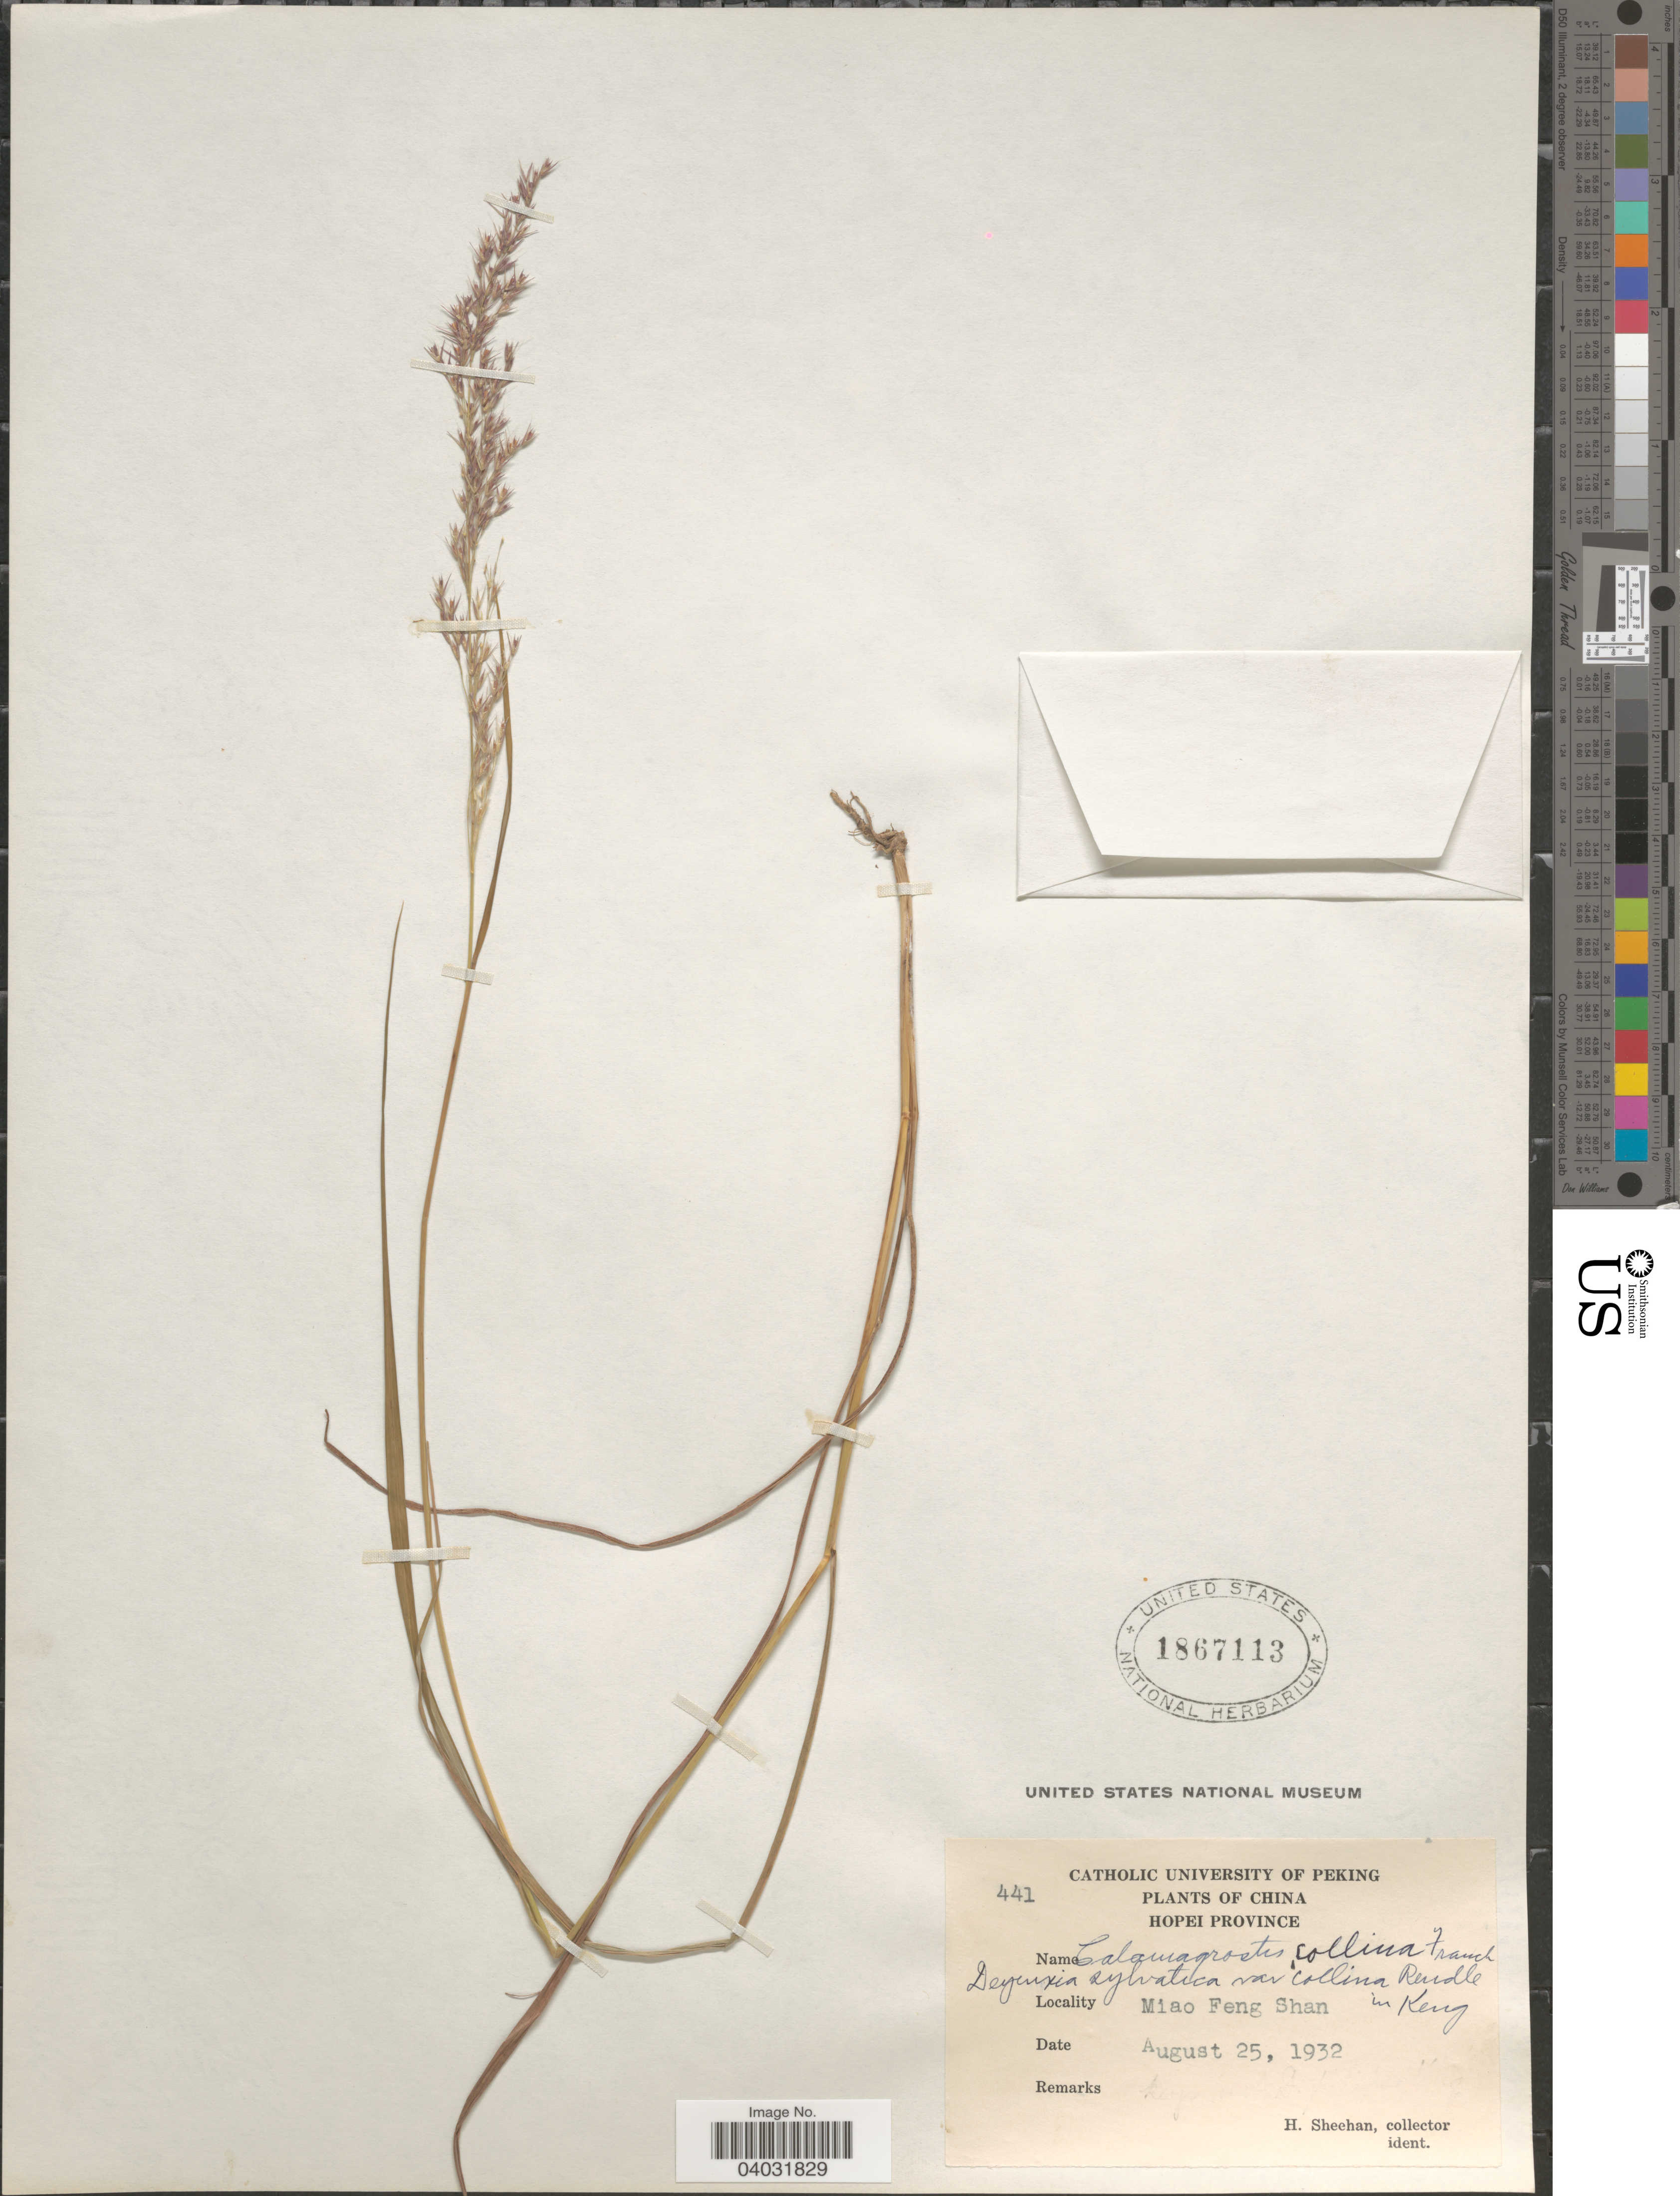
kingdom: Plantae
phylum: Tracheophyta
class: Liliopsida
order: Poales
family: Poaceae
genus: Calamagrostis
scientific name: Calamagrostis arundinacea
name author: (L.) Roth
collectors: H. Sheehan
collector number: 441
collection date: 1932-08-25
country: China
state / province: Hubei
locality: Hopei Province. Miao Feng Shan.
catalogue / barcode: US 1867113